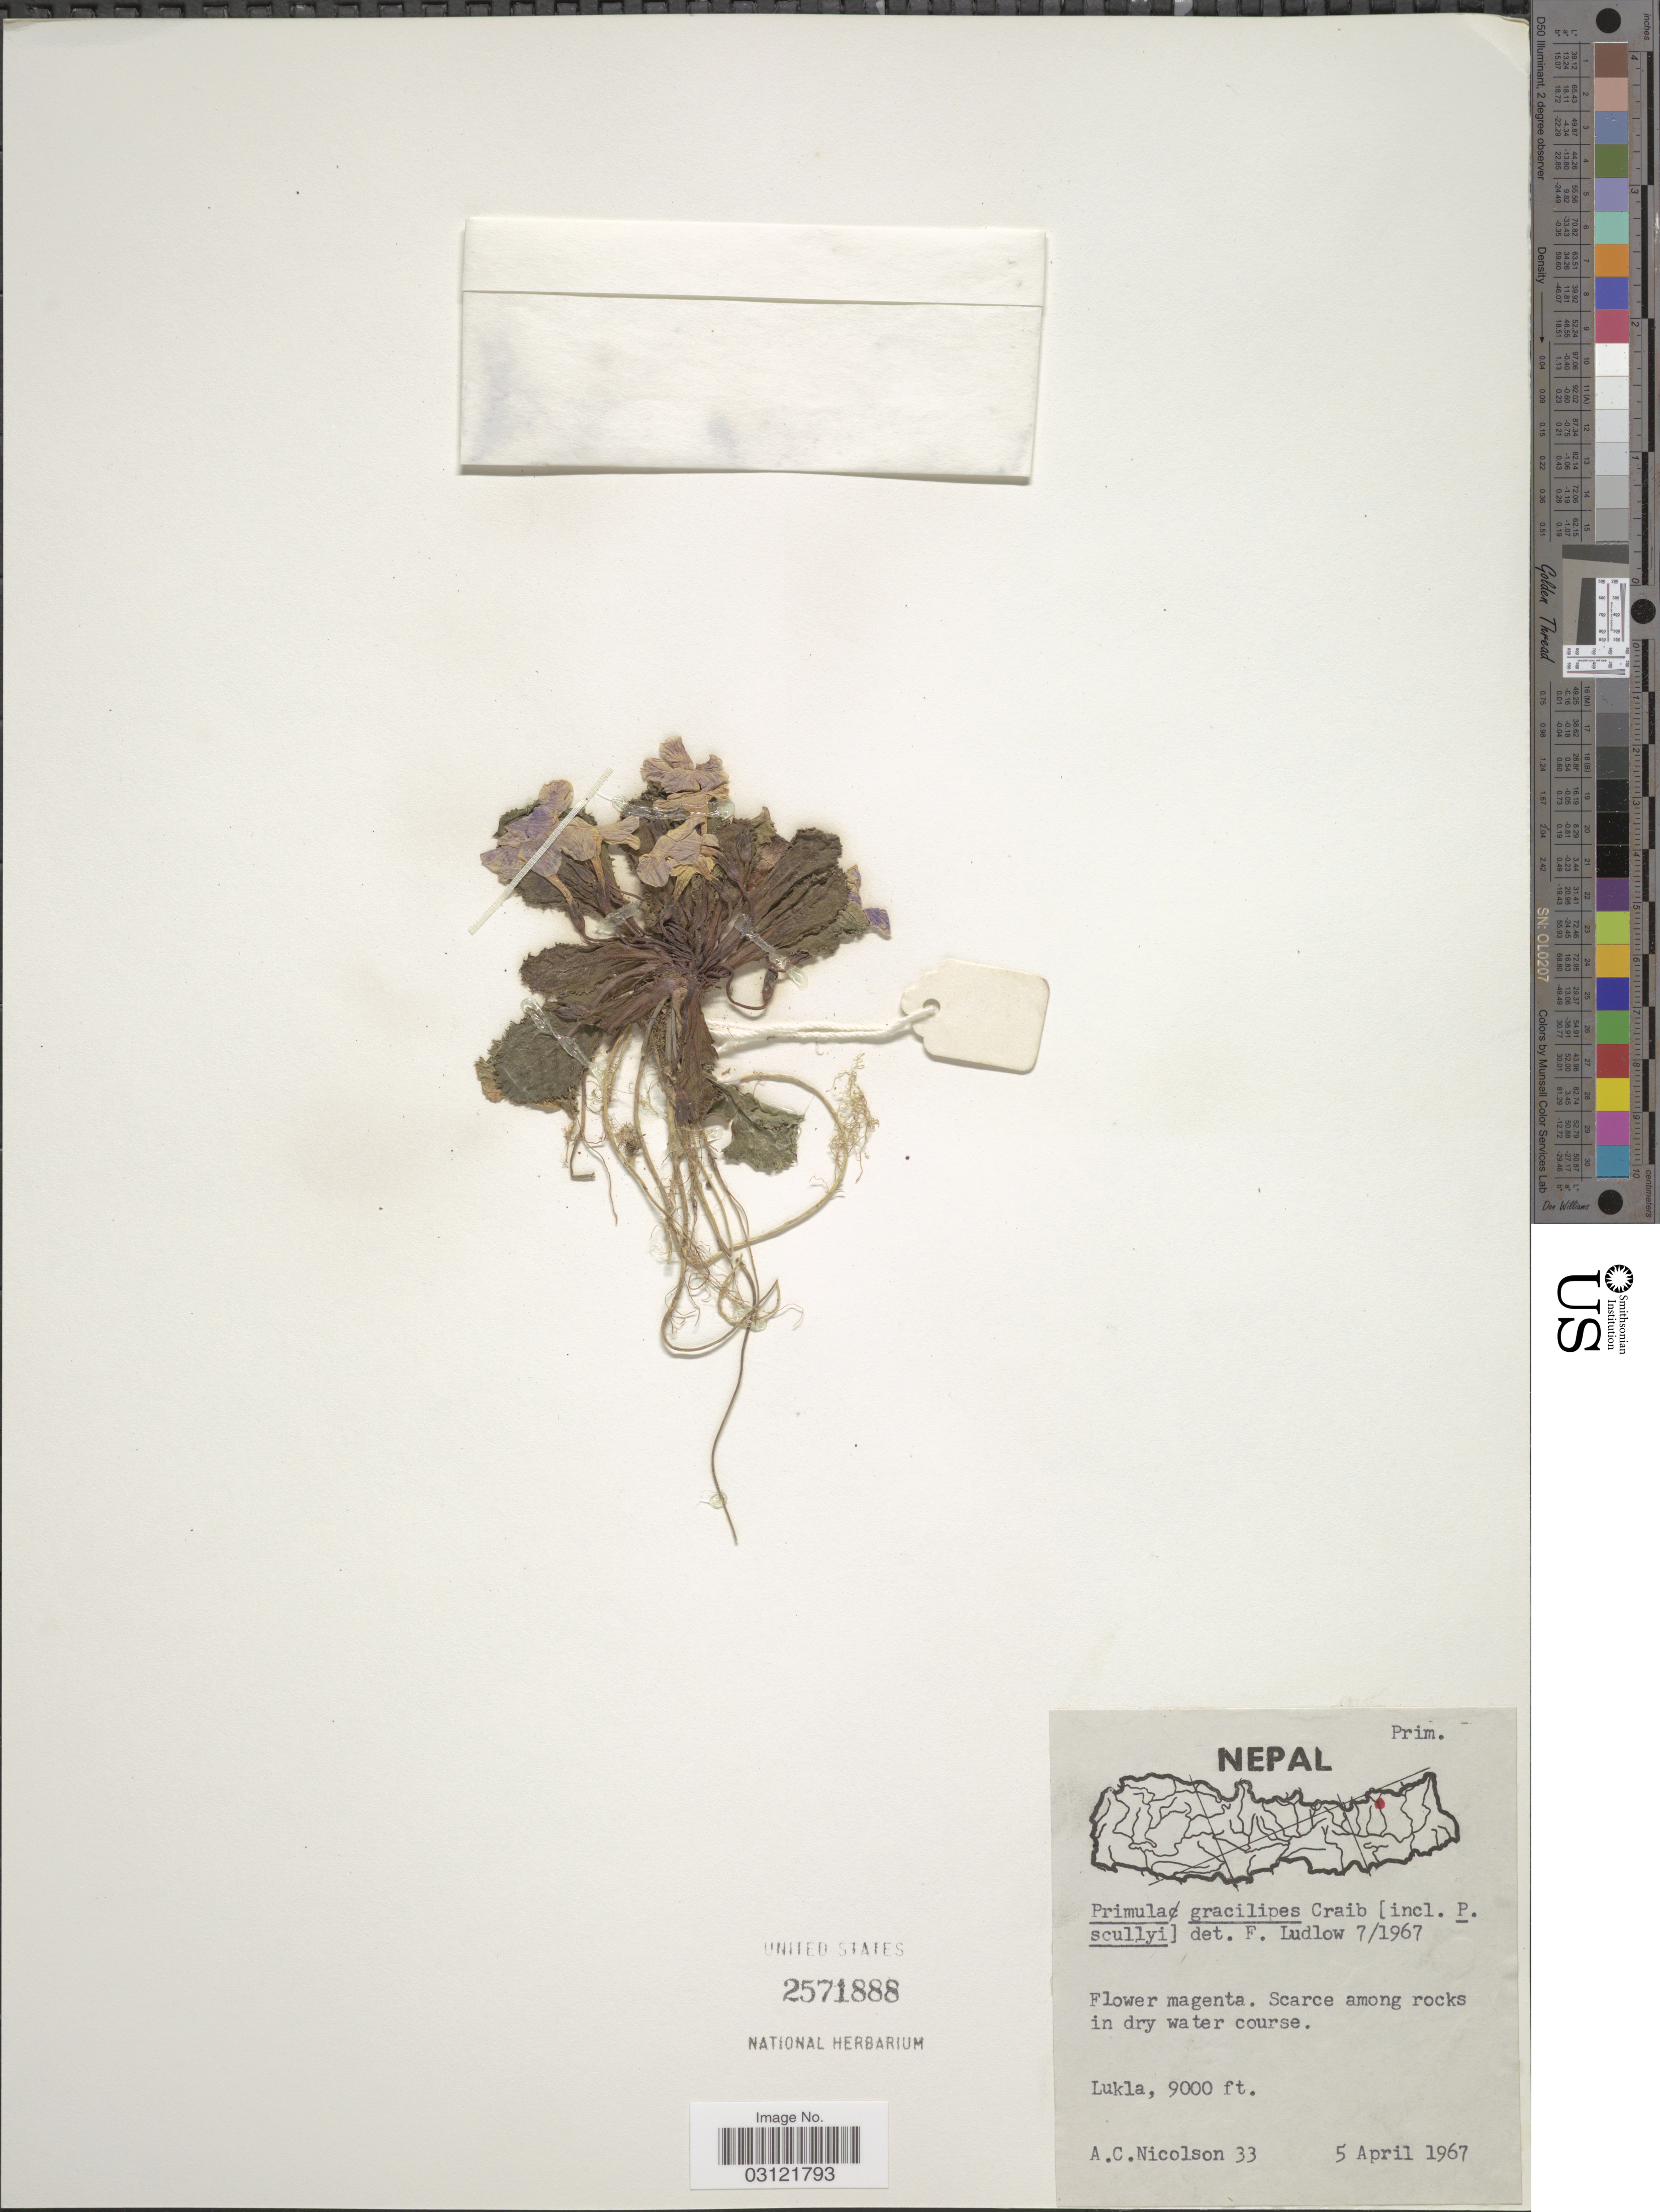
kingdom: Plantae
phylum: Tracheophyta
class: Magnoliopsida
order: Ericales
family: Primulaceae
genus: Primula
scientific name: Primula petiolaris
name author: Wall.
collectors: A. C. Nicolson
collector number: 33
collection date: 1967-04-05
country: Nepal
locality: Lukla.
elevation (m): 2743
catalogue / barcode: US 2571888